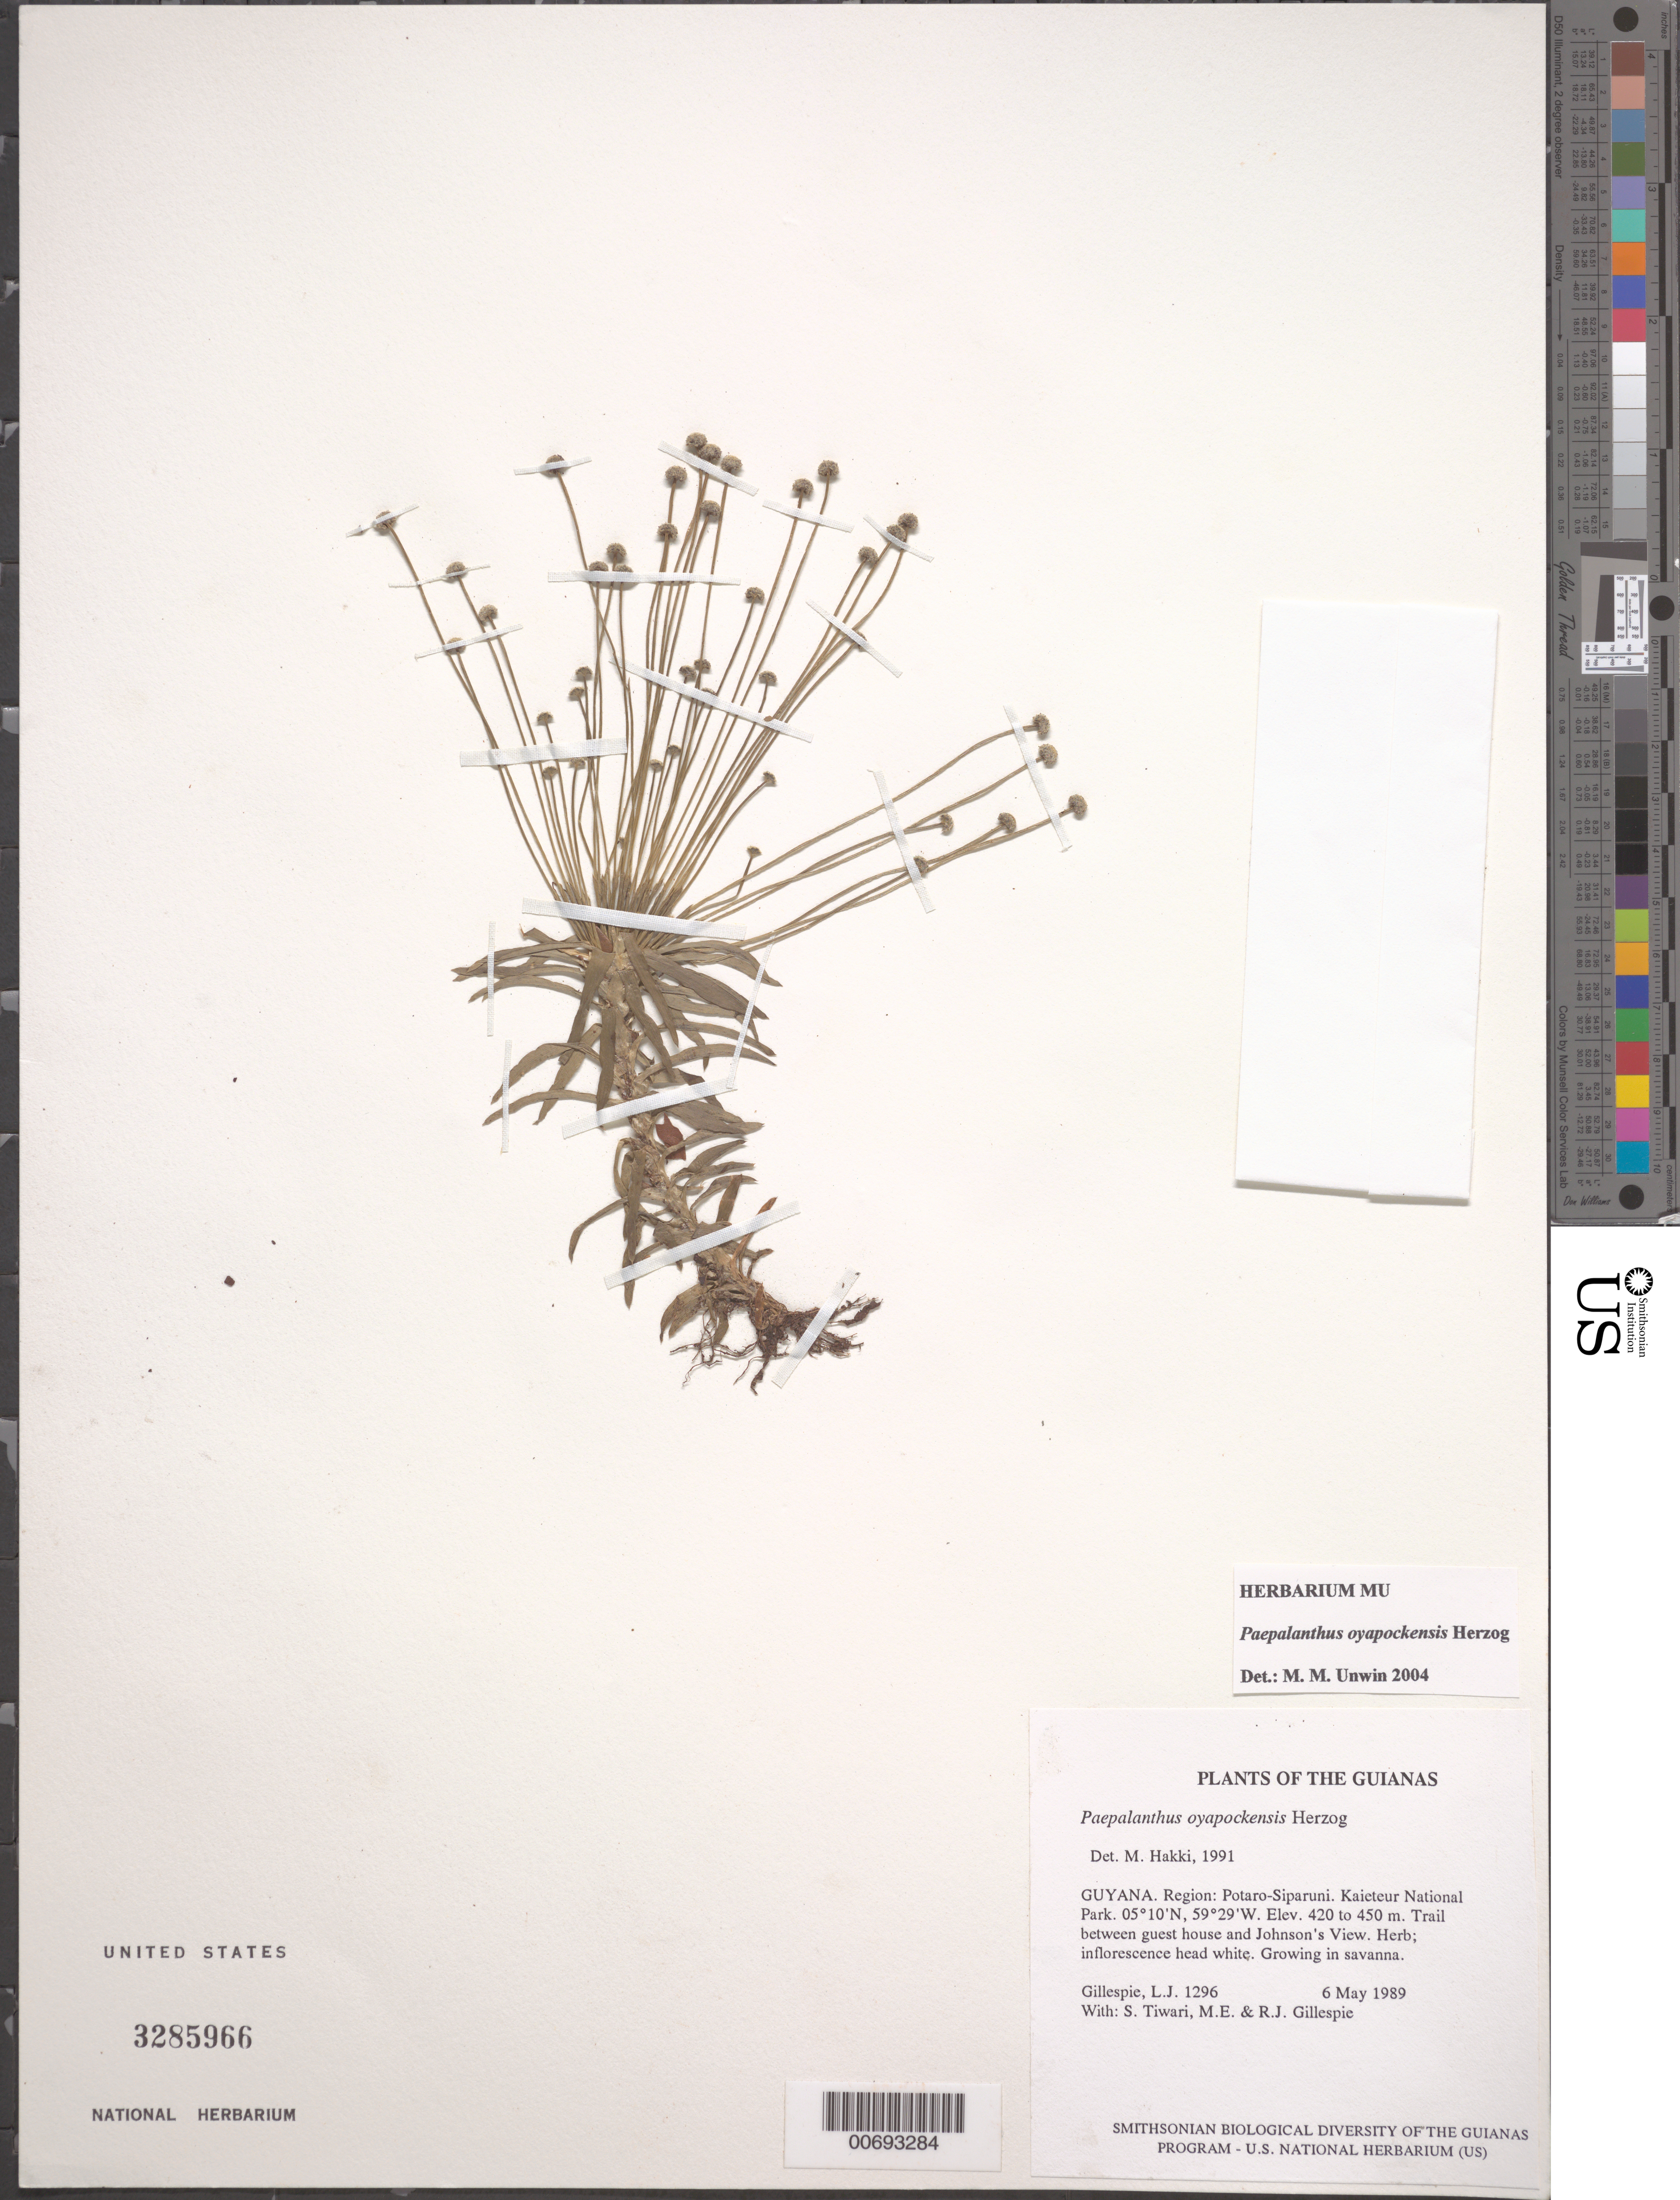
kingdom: Plantae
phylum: Tracheophyta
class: Liliopsida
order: Poales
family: Eriocaulaceae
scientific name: Giuliettia oyapockensis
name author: (Herzog) Andrino & Sano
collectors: L. J. Gillespie, S. Tiwari, M. Gillespie & R. Gillespie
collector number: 1296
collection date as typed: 6 May 1989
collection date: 1989-05-06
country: Guyana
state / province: Potaro-Siparuni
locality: Kaieteur National Park. Trail between guest house and Johnson's View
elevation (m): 420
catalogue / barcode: US 3285966